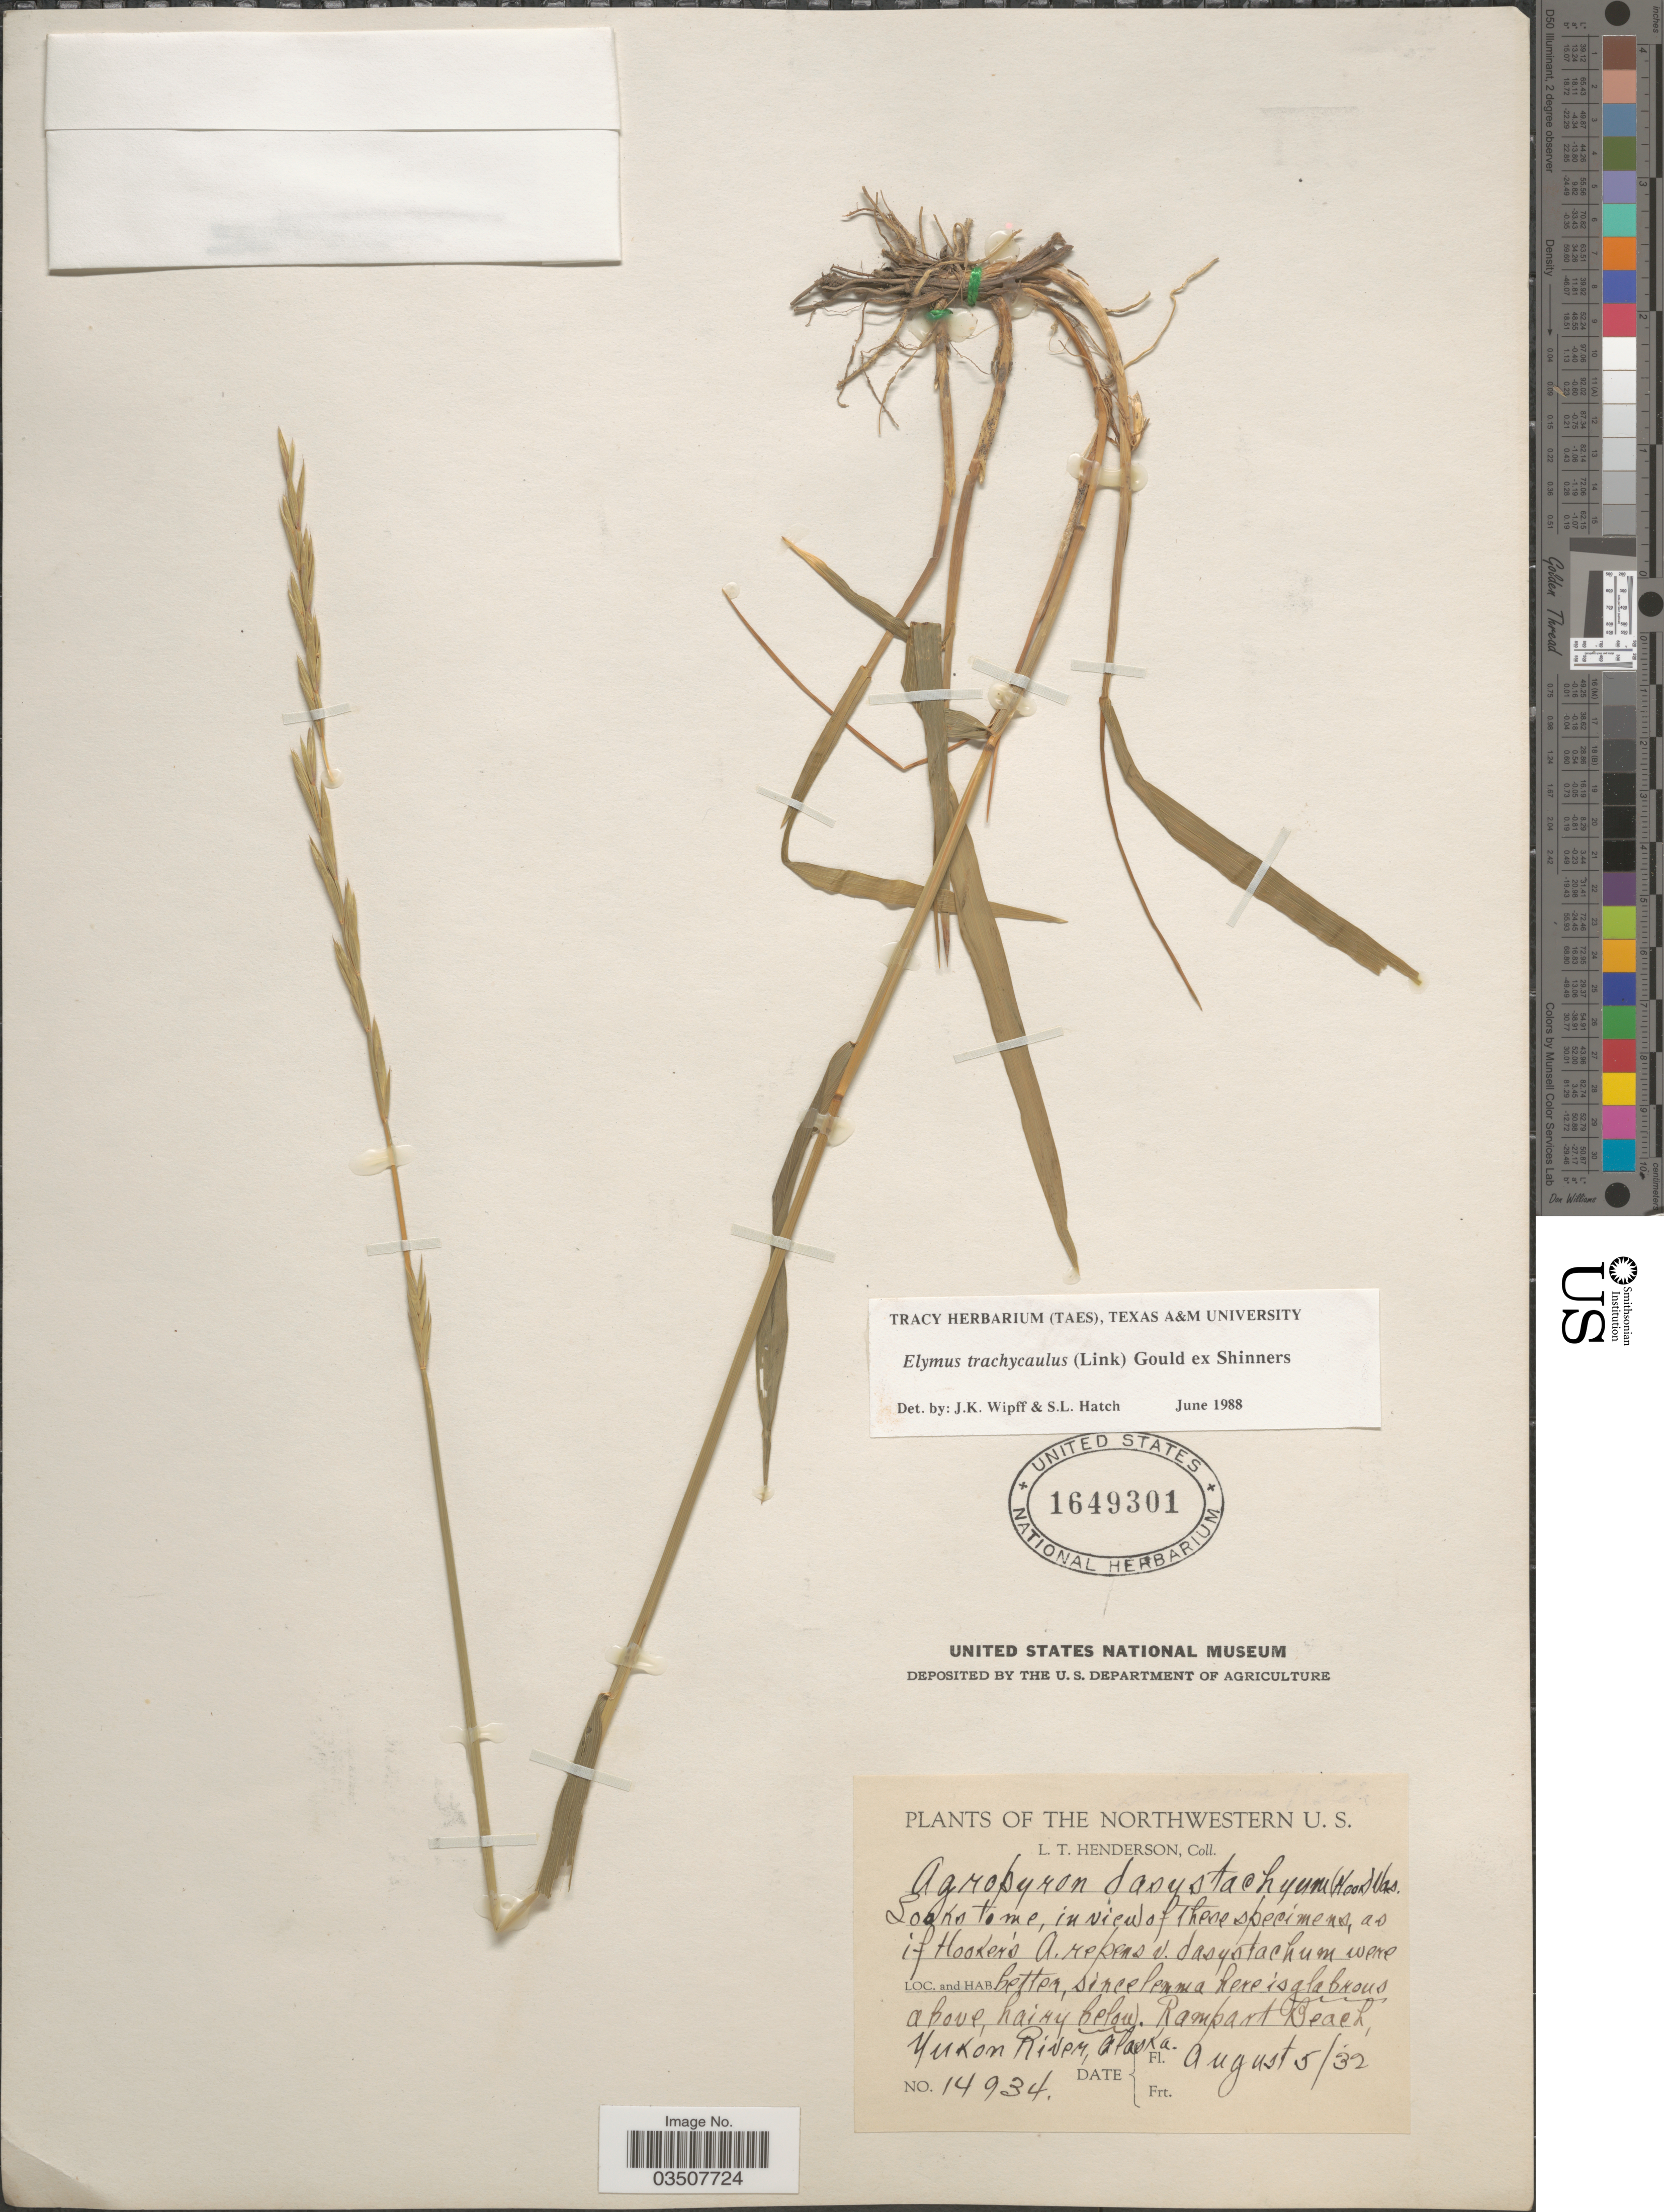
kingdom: Plantae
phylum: Tracheophyta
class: Liliopsida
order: Poales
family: Poaceae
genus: Elymus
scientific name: Elymus trachycaulus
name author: (Link) Gould ex Shinners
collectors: L. Henderson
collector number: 14934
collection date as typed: Transcribed d/m/y: 5/8/32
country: United States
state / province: Alaska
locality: Northwestern U.S. Rampart Beach, Yukon River.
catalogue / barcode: US 1649301